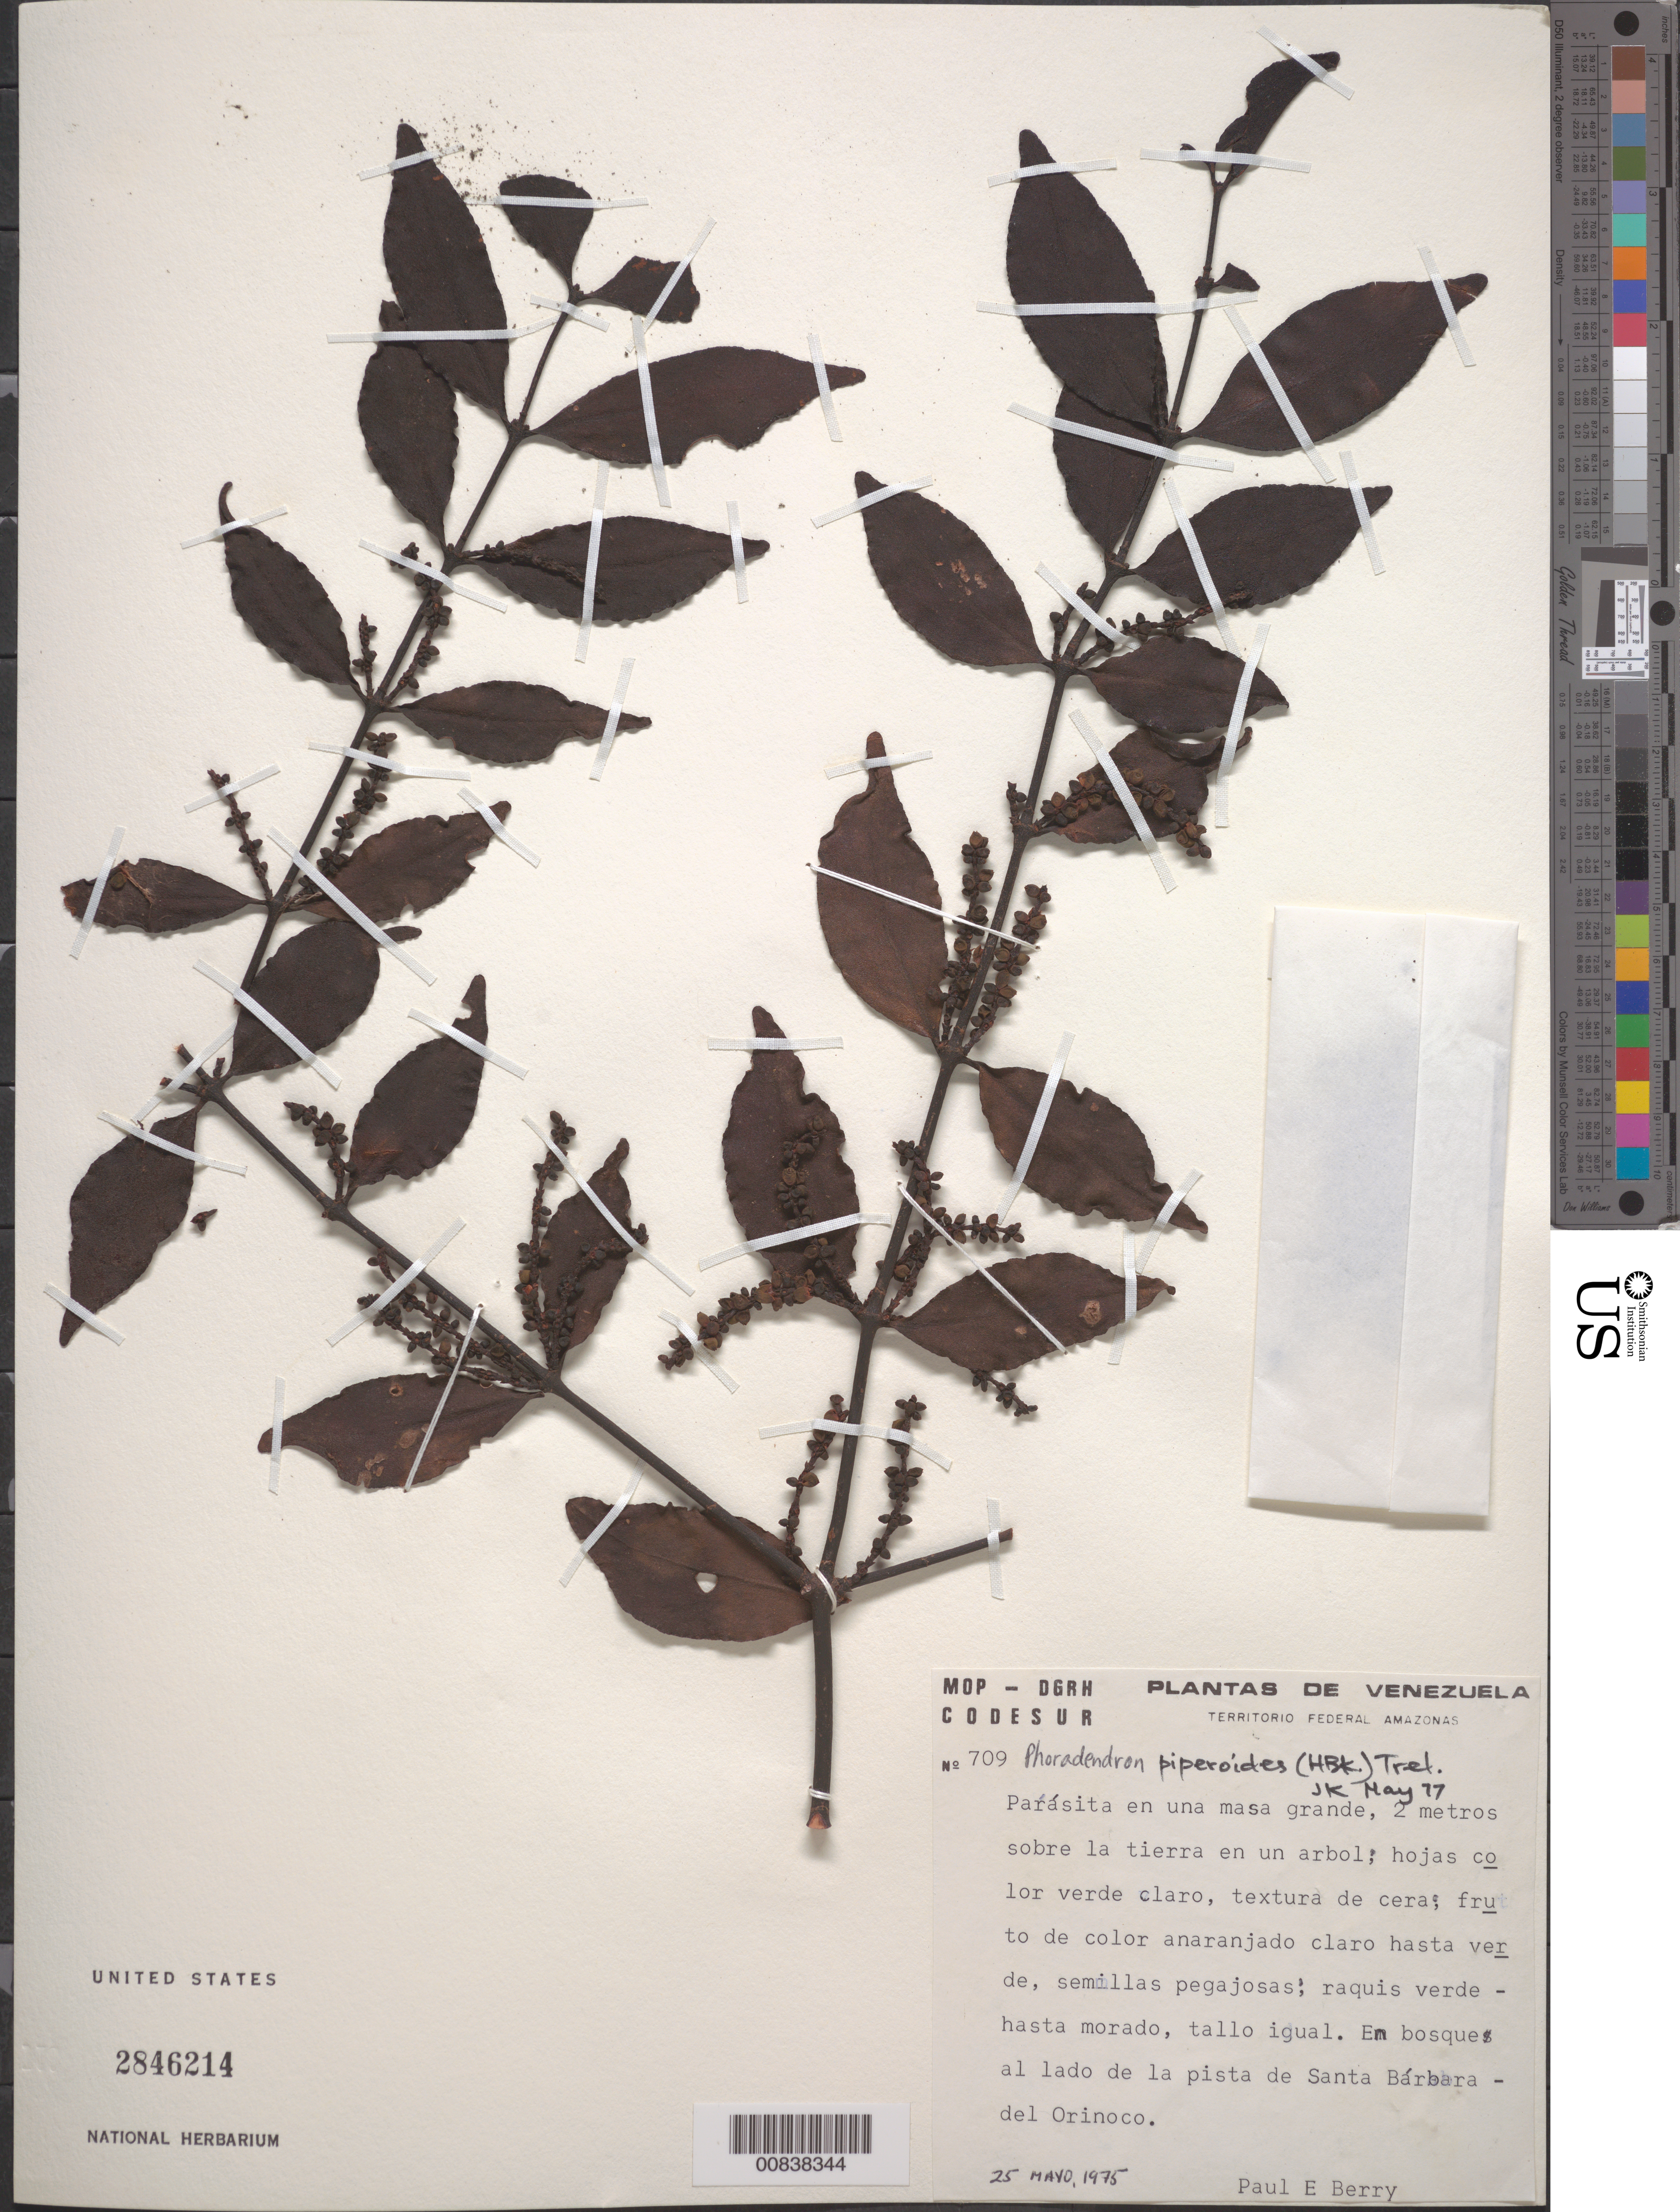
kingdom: Plantae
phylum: Tracheophyta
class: Magnoliopsida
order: Santalales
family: Viscaceae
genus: Phoradendron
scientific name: Phoradendron piperoides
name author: (Kunth) Trel.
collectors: P. E. Berry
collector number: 709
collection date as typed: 25-May-75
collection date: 1975-05-25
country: Venezuela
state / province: Amazonas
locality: Santa Barbara del Orinoco, Macuruco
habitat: En un arbol, 2 m sobre la tierra; en bosque al lado de la pista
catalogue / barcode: US 2846214